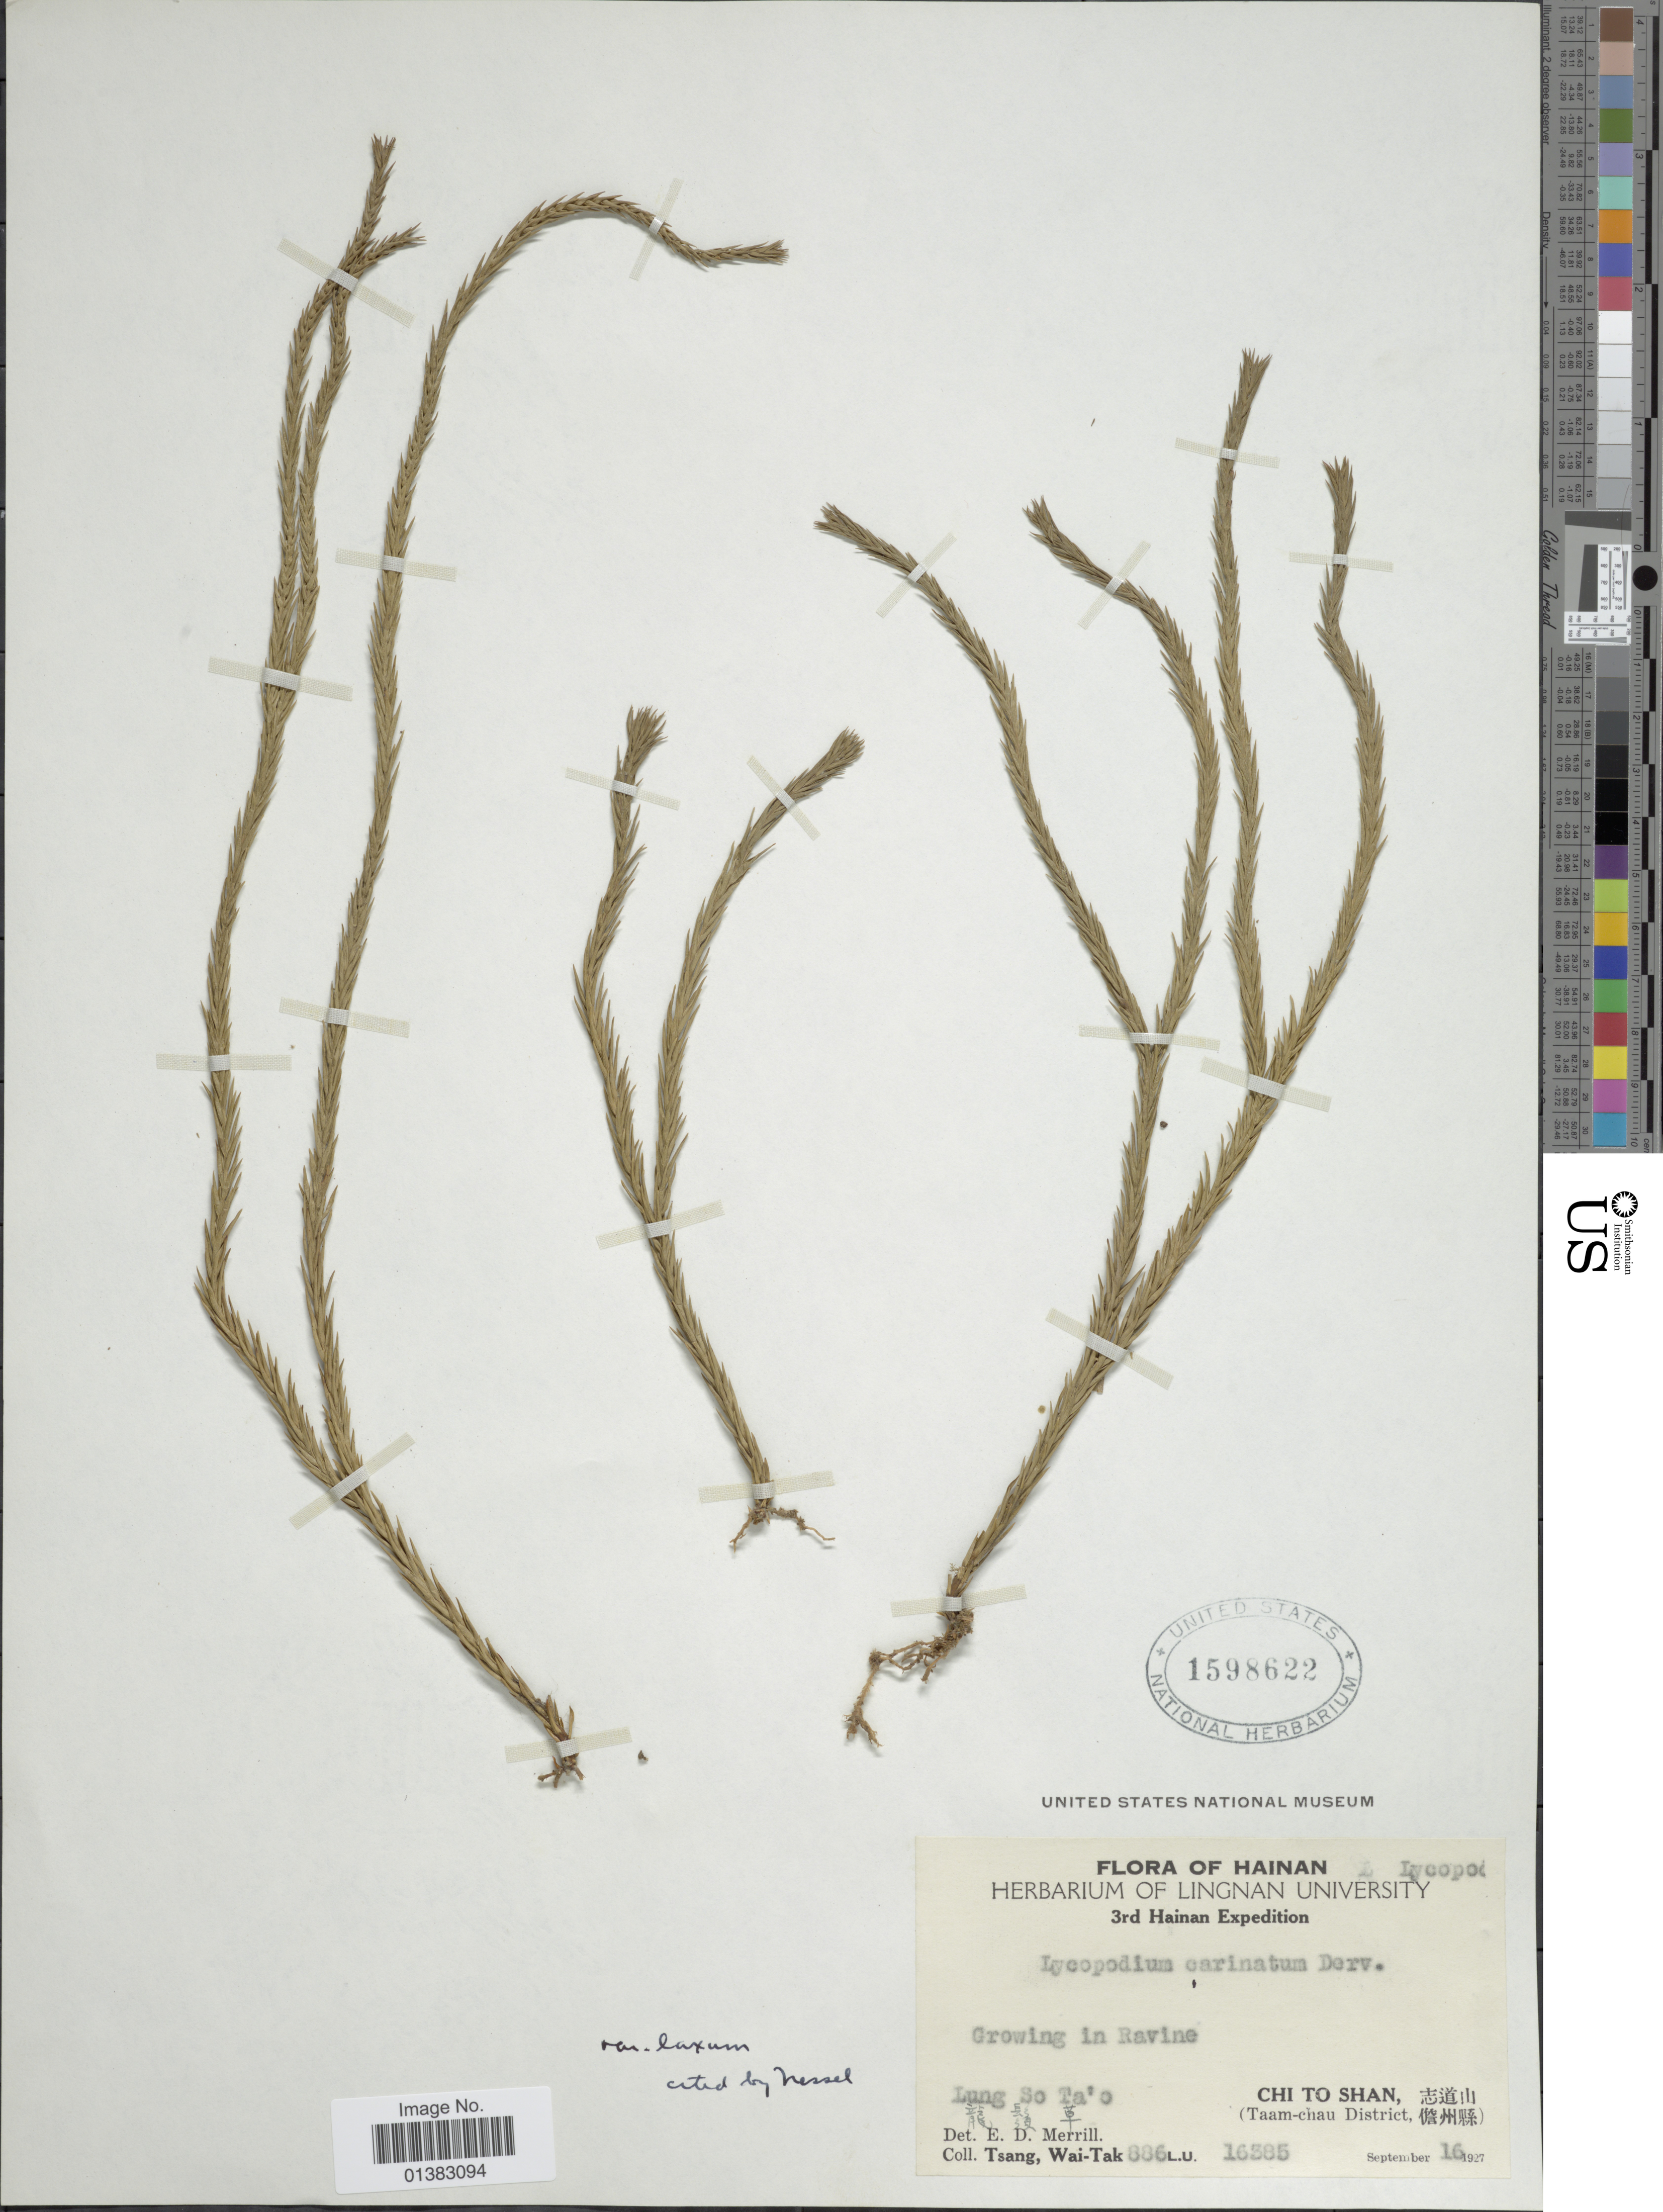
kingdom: Plantae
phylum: Tracheophyta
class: Lycopodiopsida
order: Lycopodiales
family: Lycopodiaceae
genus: Phlegmariurus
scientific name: Phlegmariurus carinatus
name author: (Desv.) Ching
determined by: Field, A. R.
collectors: W. T. Tsang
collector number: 886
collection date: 1927-09-16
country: China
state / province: Hainan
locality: Lung So Ta'o, Chi To Shan, X, (Taam-chau District, X)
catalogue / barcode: US 1598622